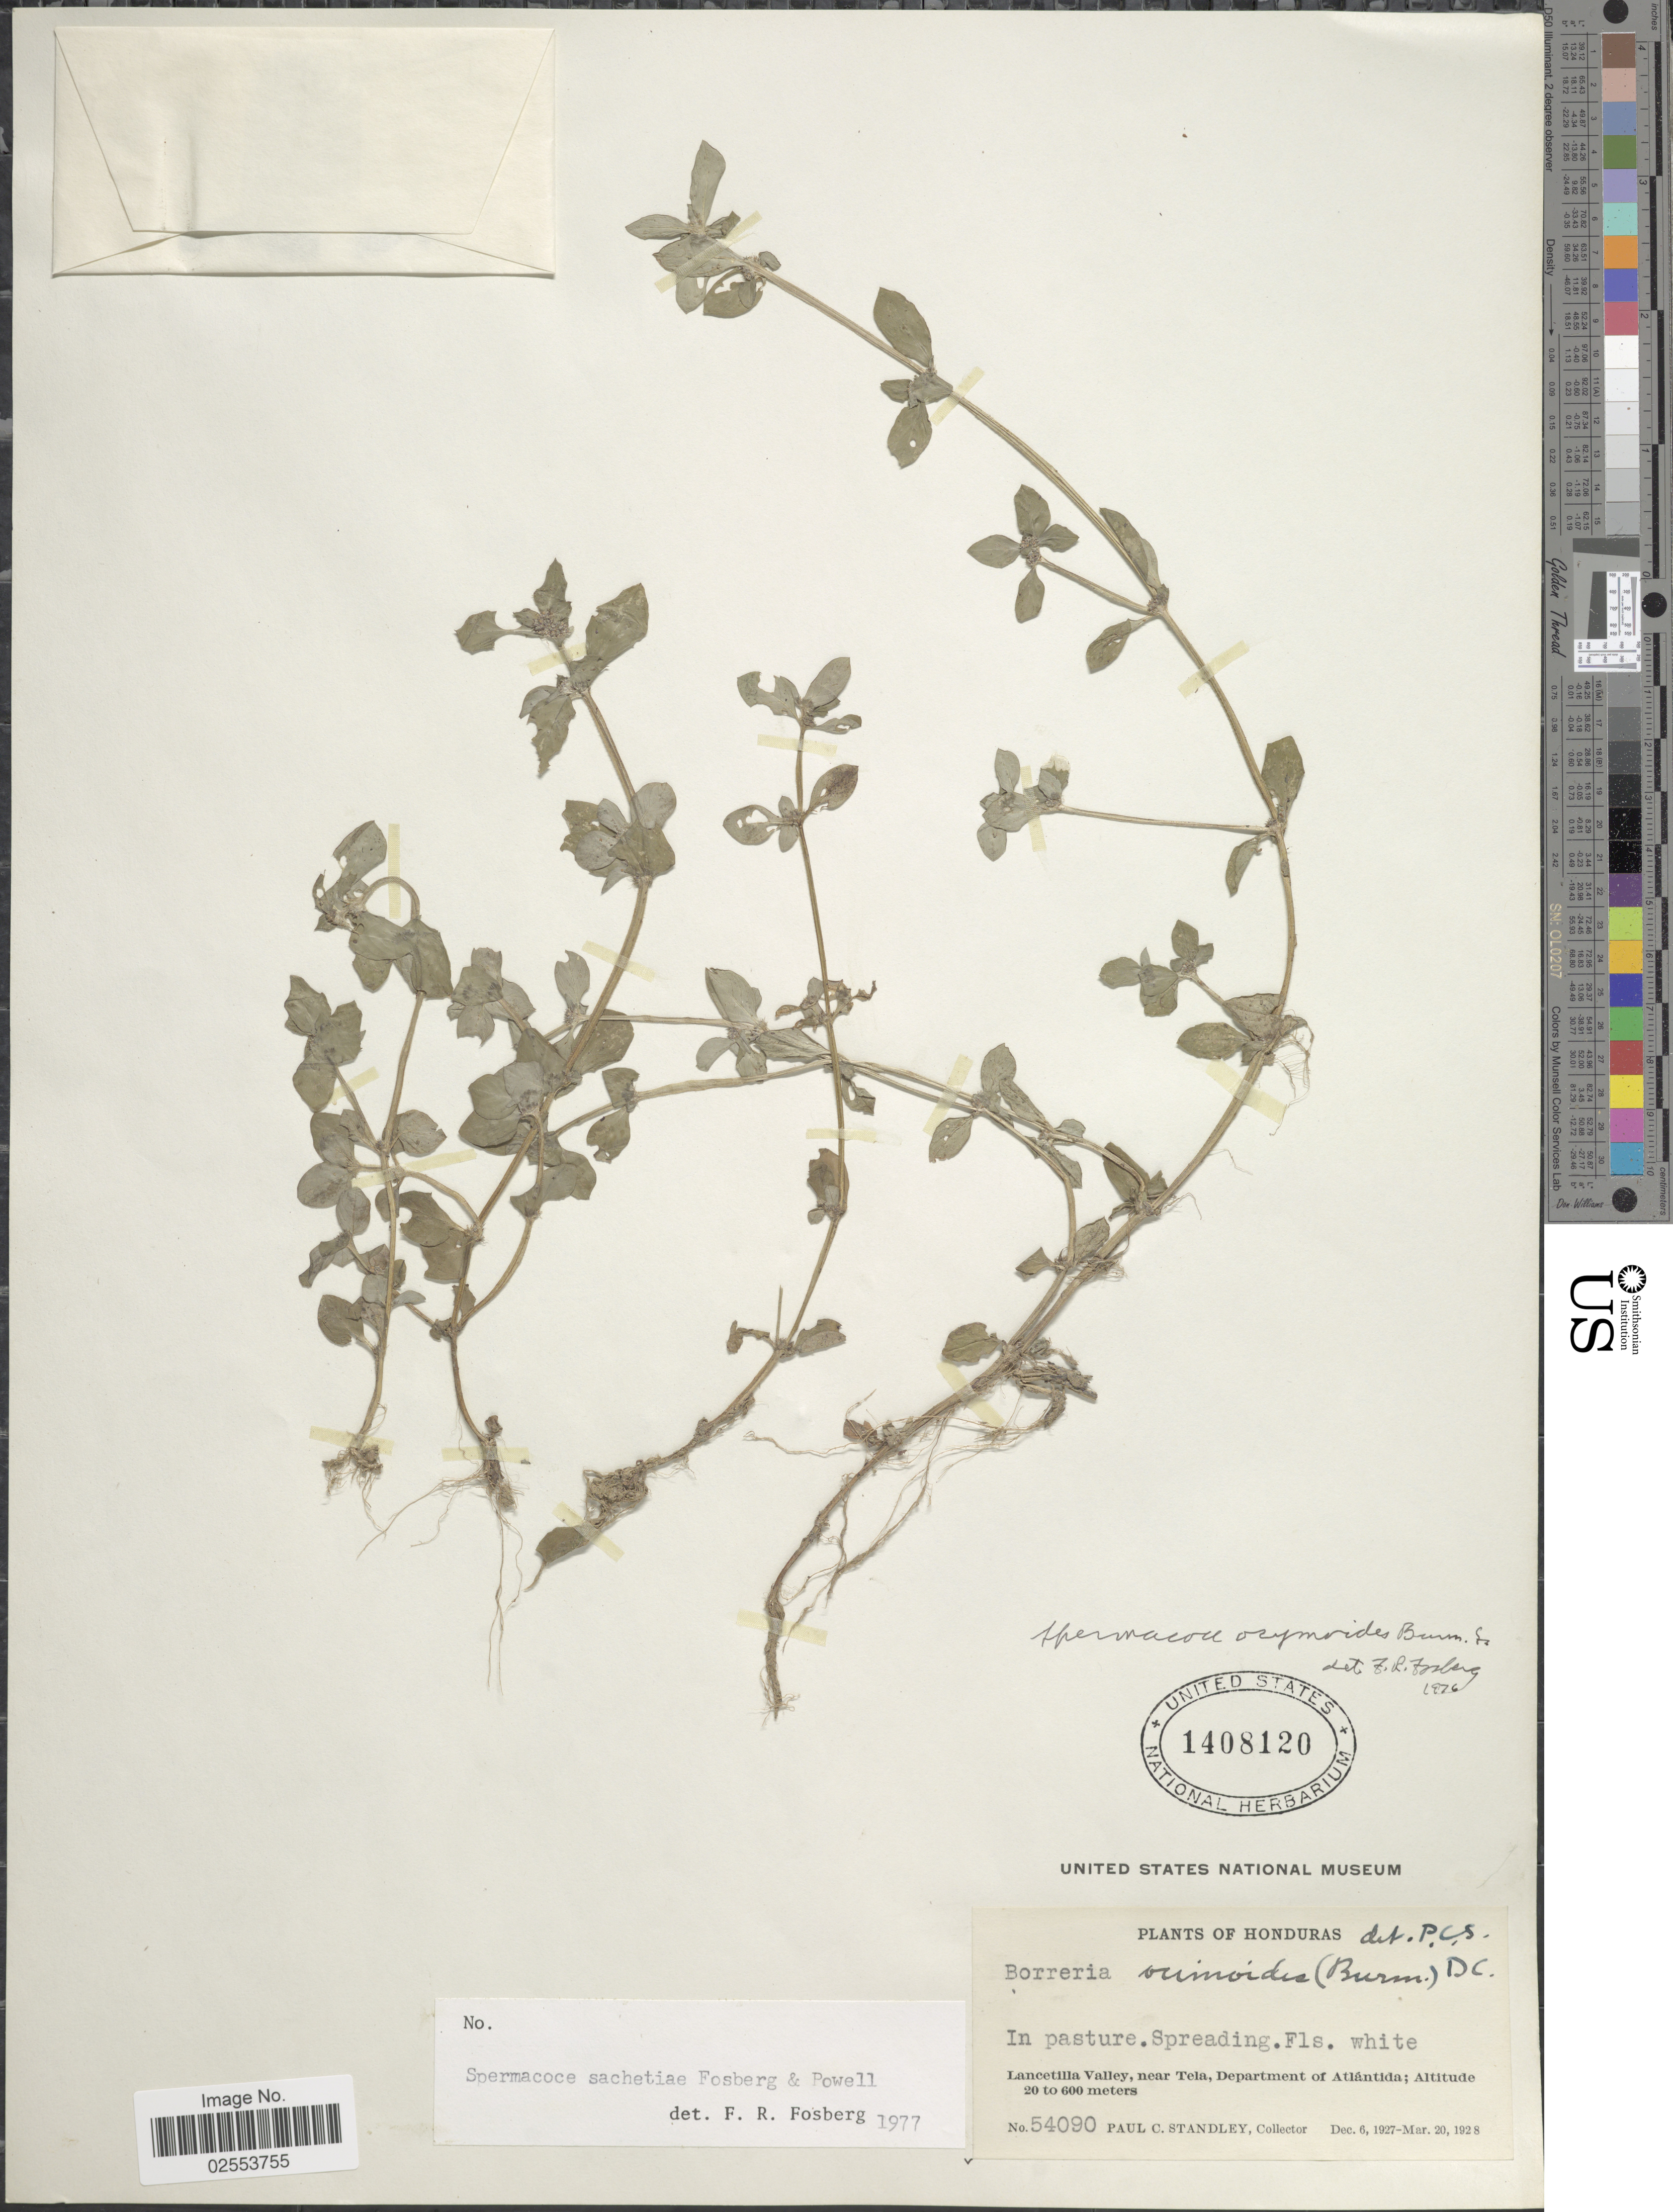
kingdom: Plantae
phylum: Tracheophyta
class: Magnoliopsida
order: Gentianales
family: Rubiaceae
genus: Spermacoce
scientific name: Spermacoce sachetiae Fosberg & D.A. Powell sp. nov. ined.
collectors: P. C. Standley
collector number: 54090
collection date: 1927-12-06/1928-03-20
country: Honduras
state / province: Atlántida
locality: In pasture, Lancetilla Valley, near Tela.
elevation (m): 20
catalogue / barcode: US 1408120